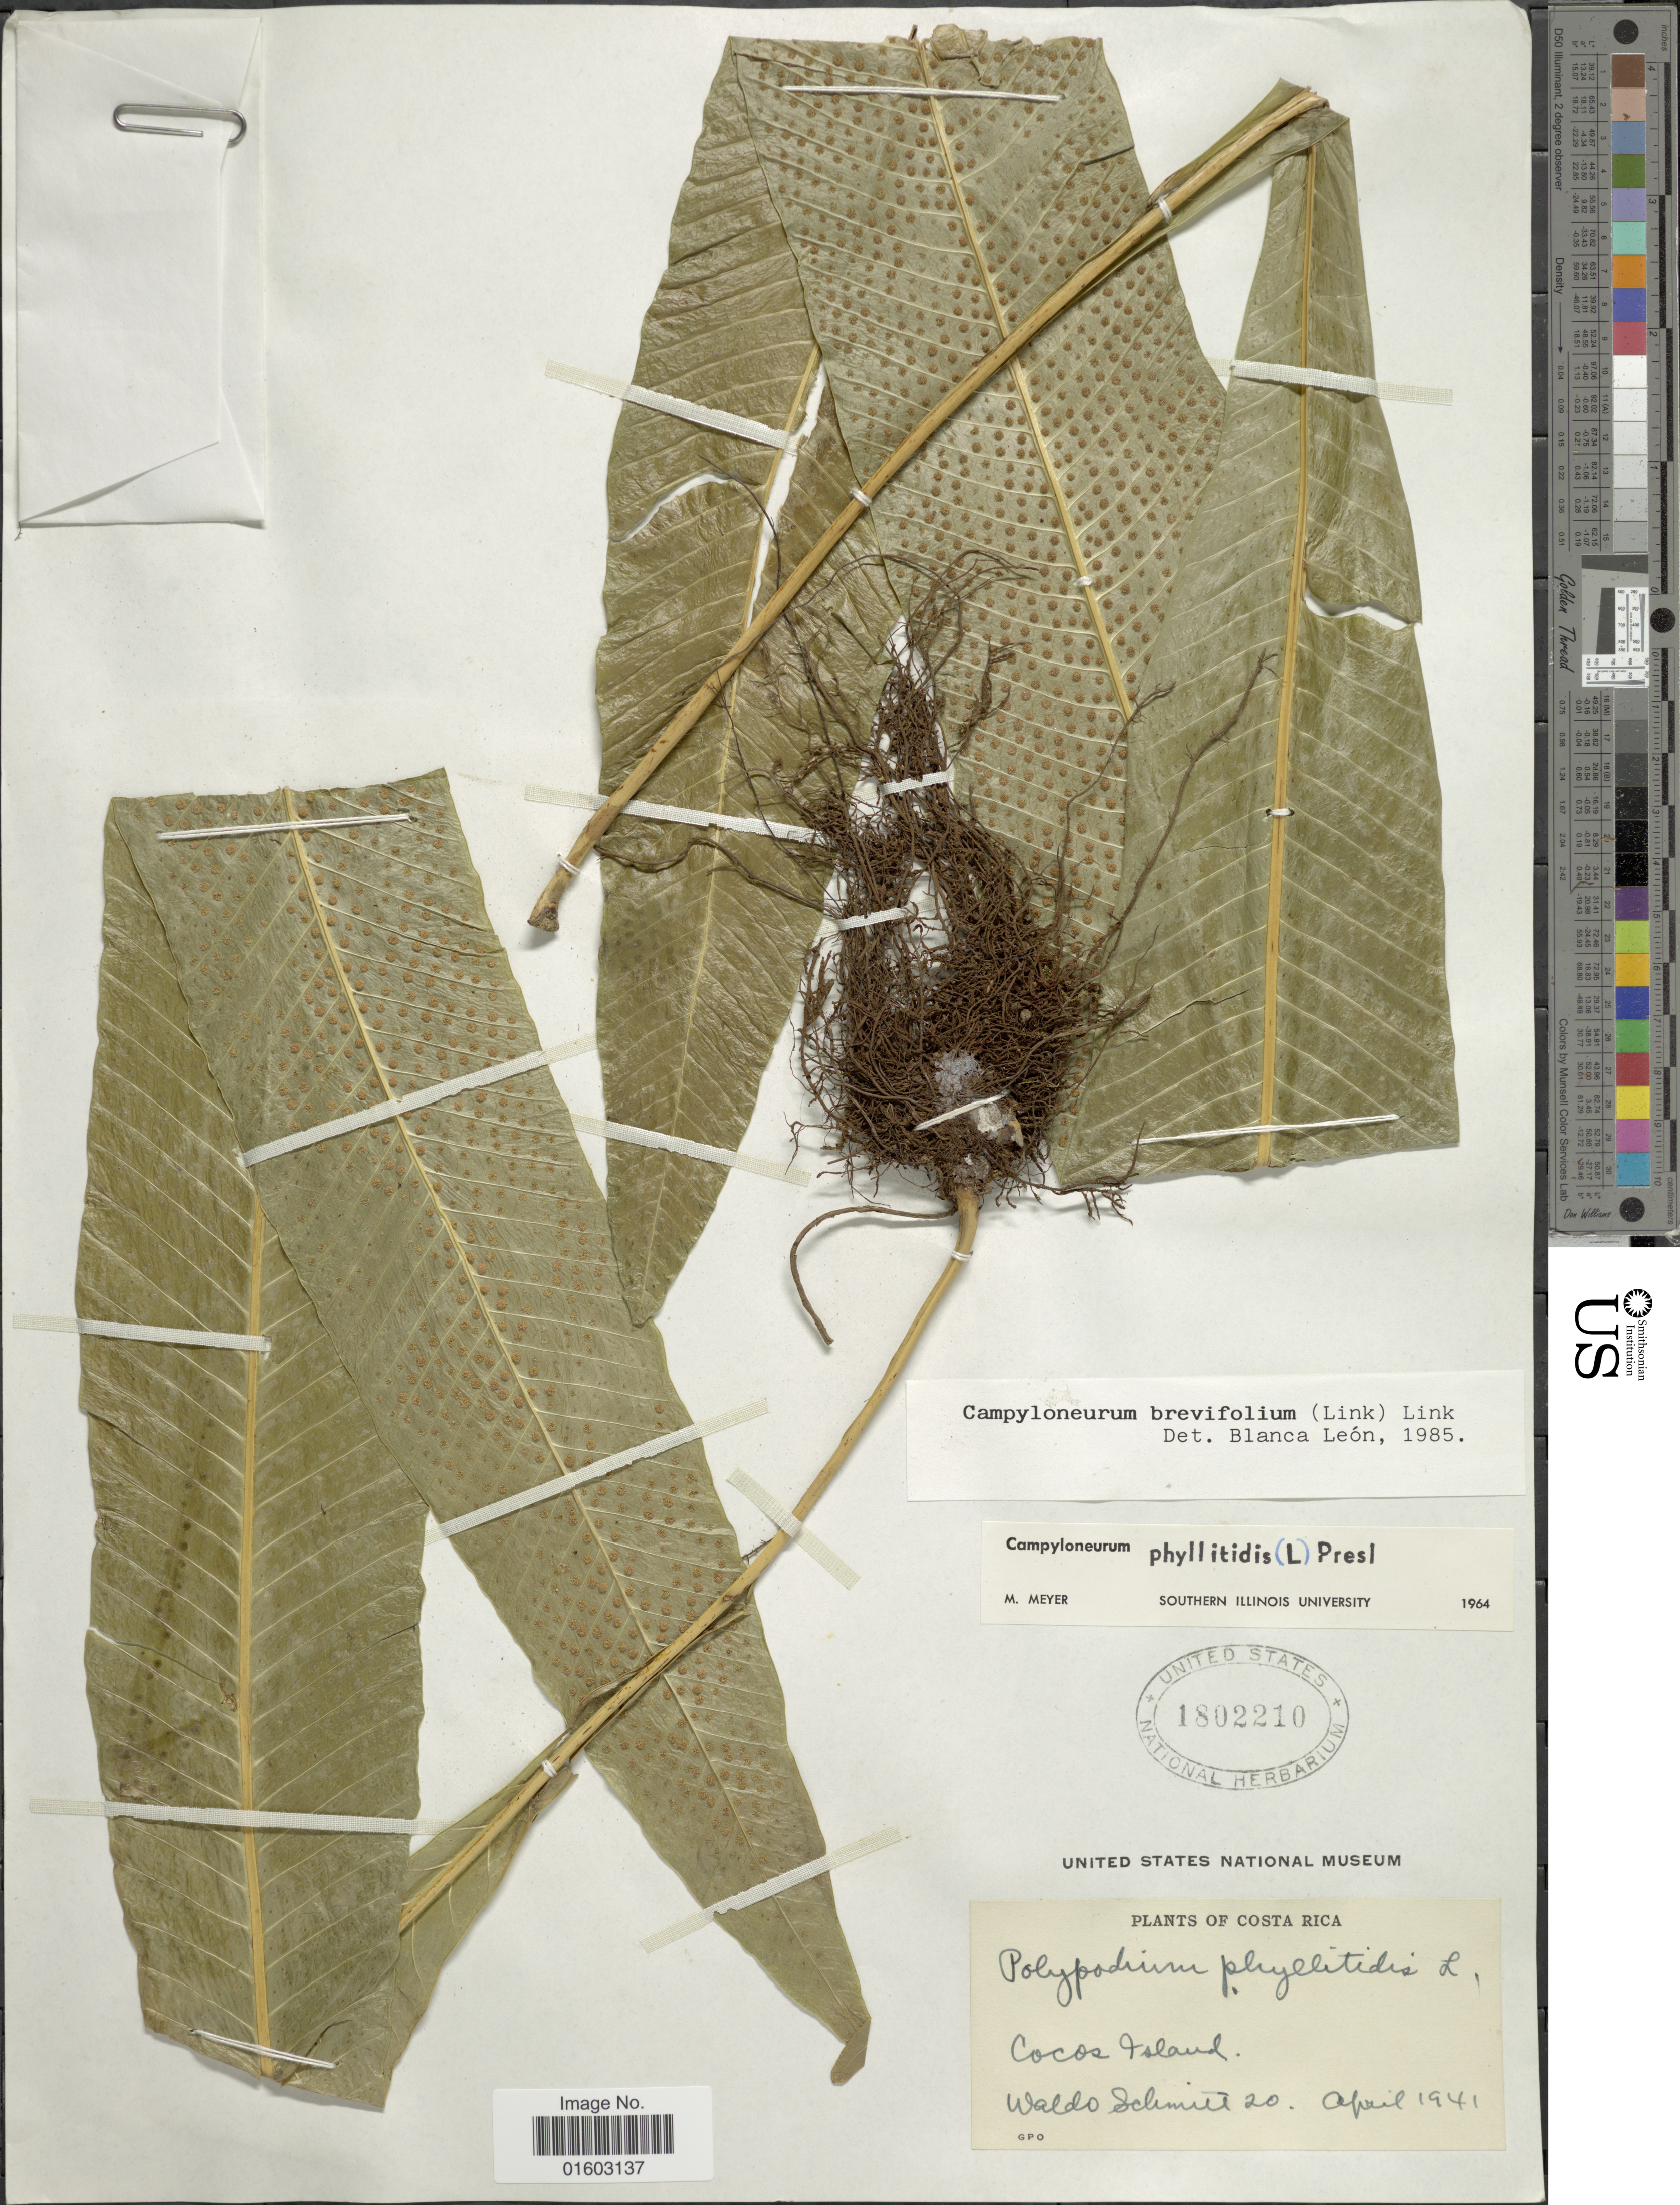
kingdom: Plantae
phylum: Tracheophyta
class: Polypodiopsida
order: Polypodiales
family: Polypodiaceae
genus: Campyloneurum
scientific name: Campyloneurum phyllitidis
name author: (L.) C. Presl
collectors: W. Schmidt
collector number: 20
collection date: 1941-04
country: Costa Rica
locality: Cocos Island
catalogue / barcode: US 1802210